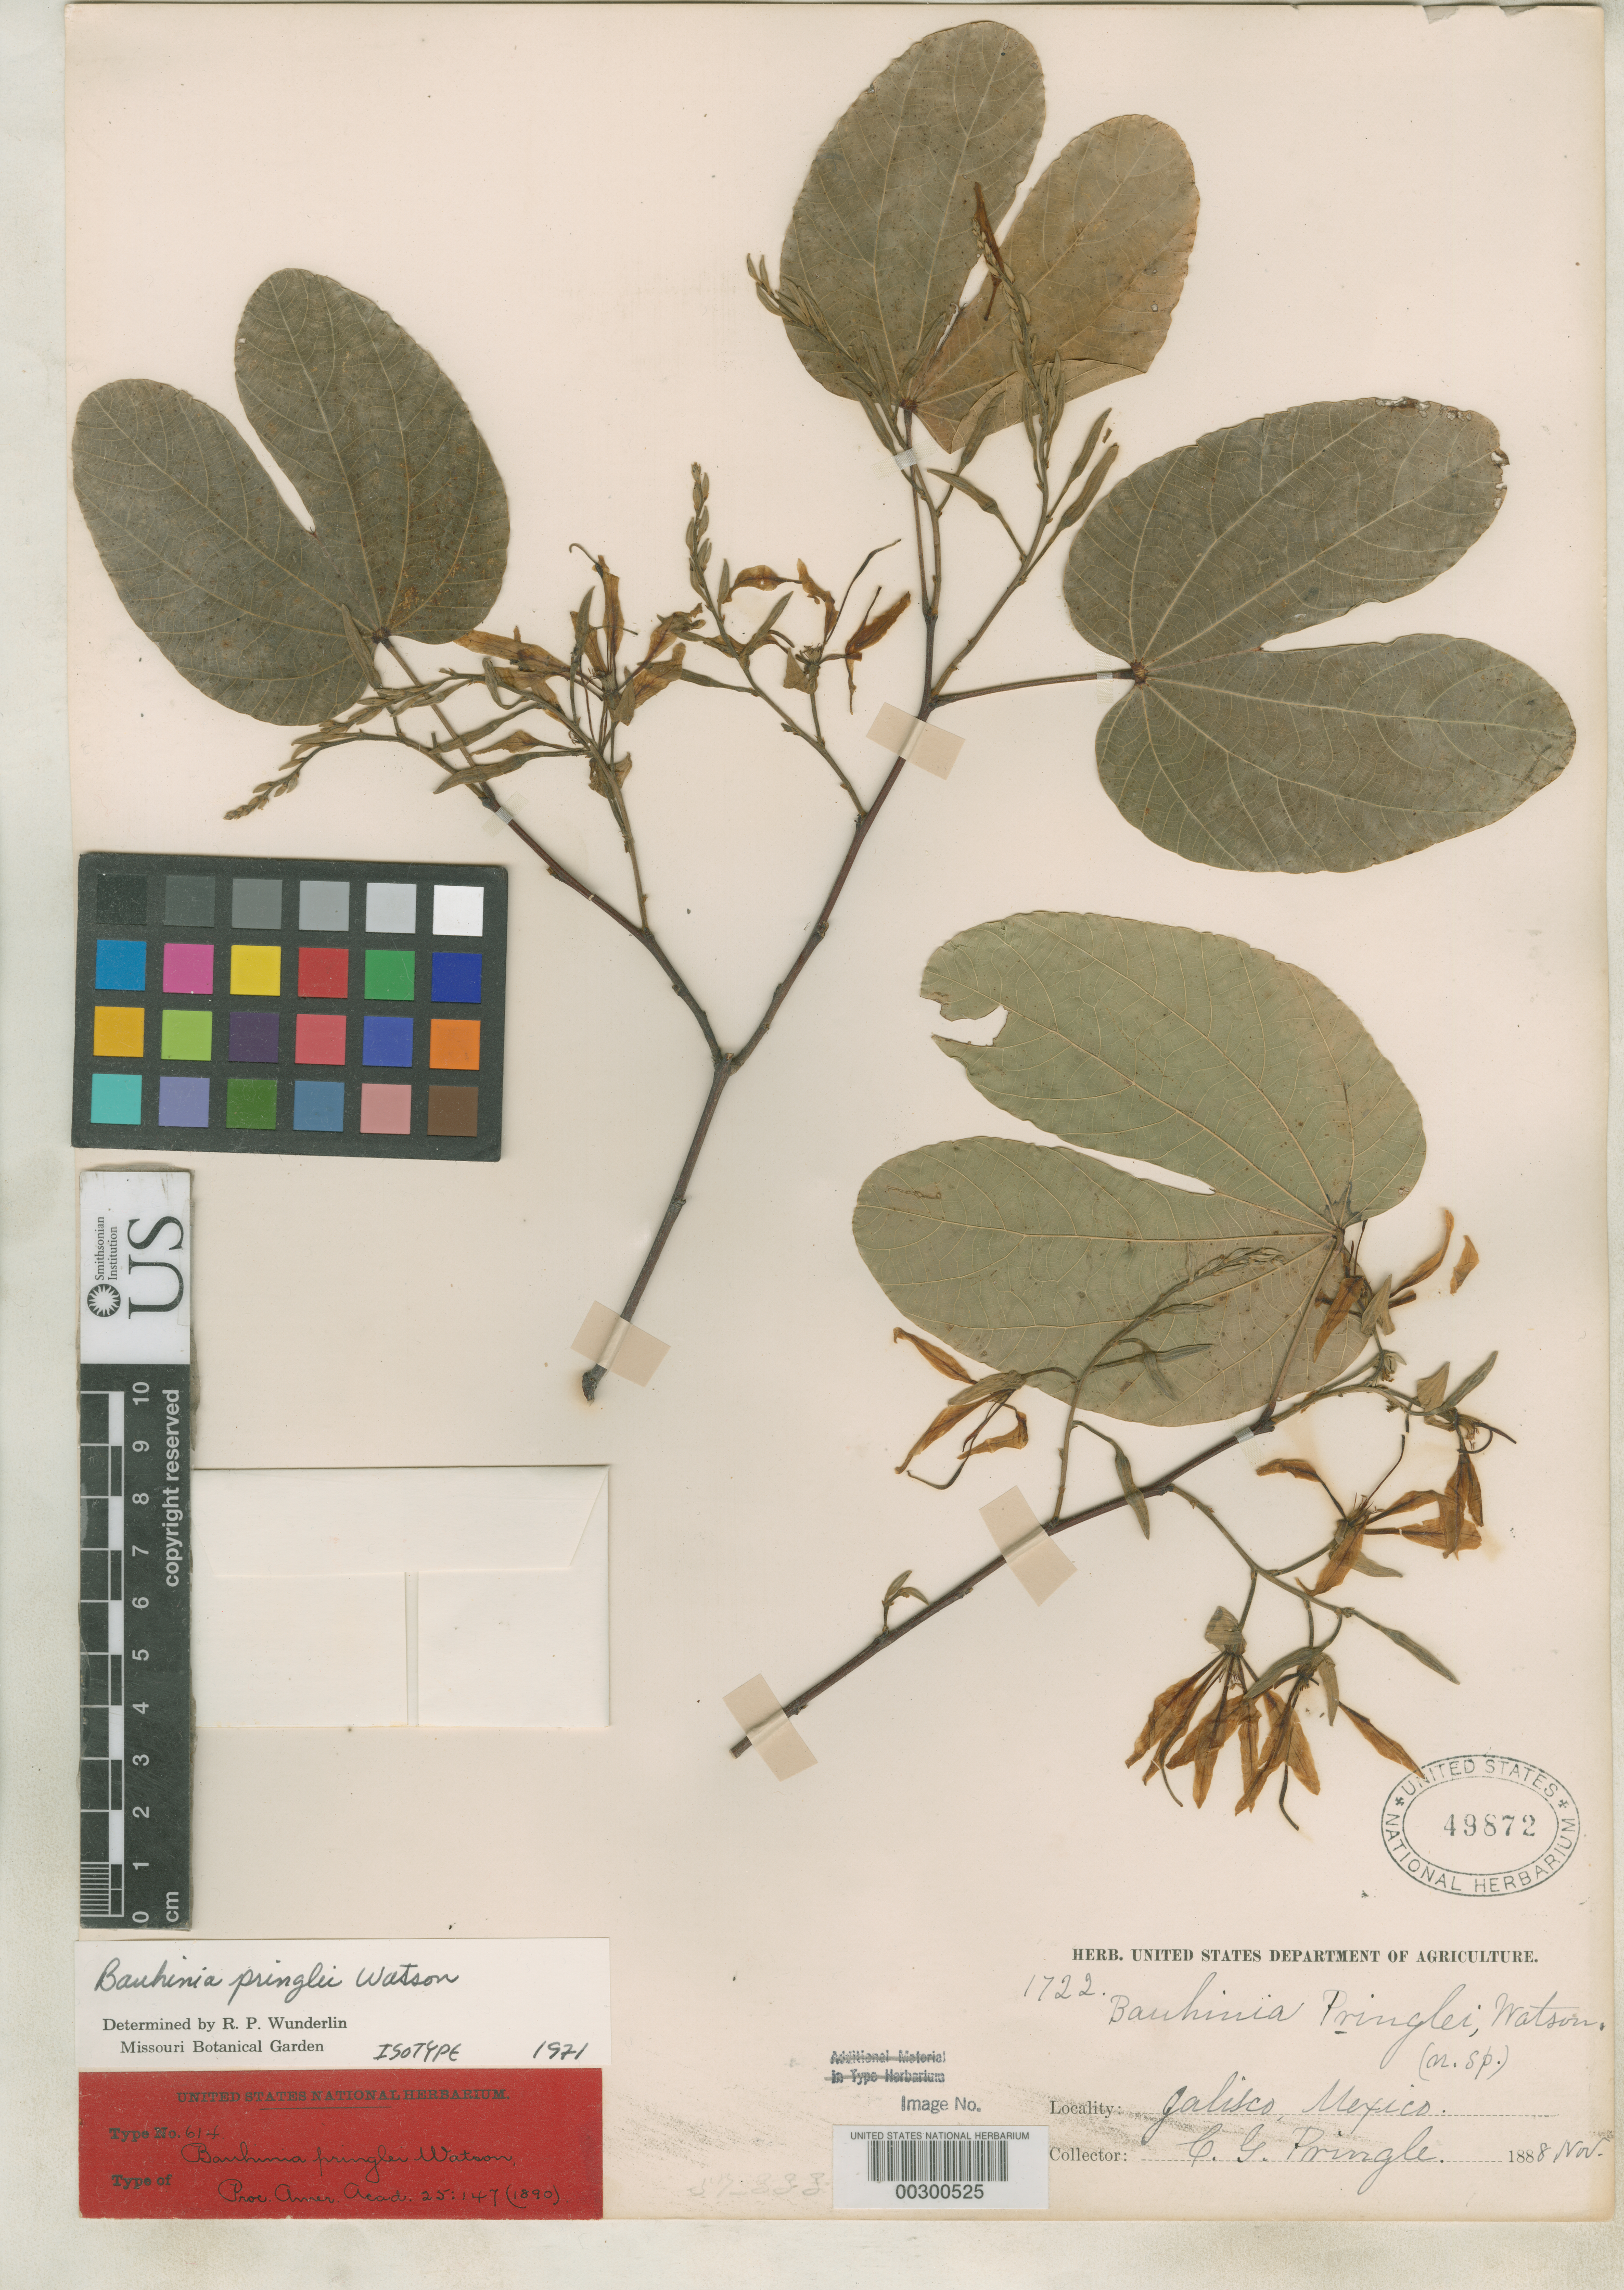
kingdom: Plantae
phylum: Tracheophyta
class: Magnoliopsida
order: Fabales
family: Fabaceae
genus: Bauhinia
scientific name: Bauhinia pringlei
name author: S. Watson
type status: Isotype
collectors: C. G. Pringle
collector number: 1722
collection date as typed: Nov 1888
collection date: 1888-11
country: Mexico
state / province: Jalisco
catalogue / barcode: US 49872